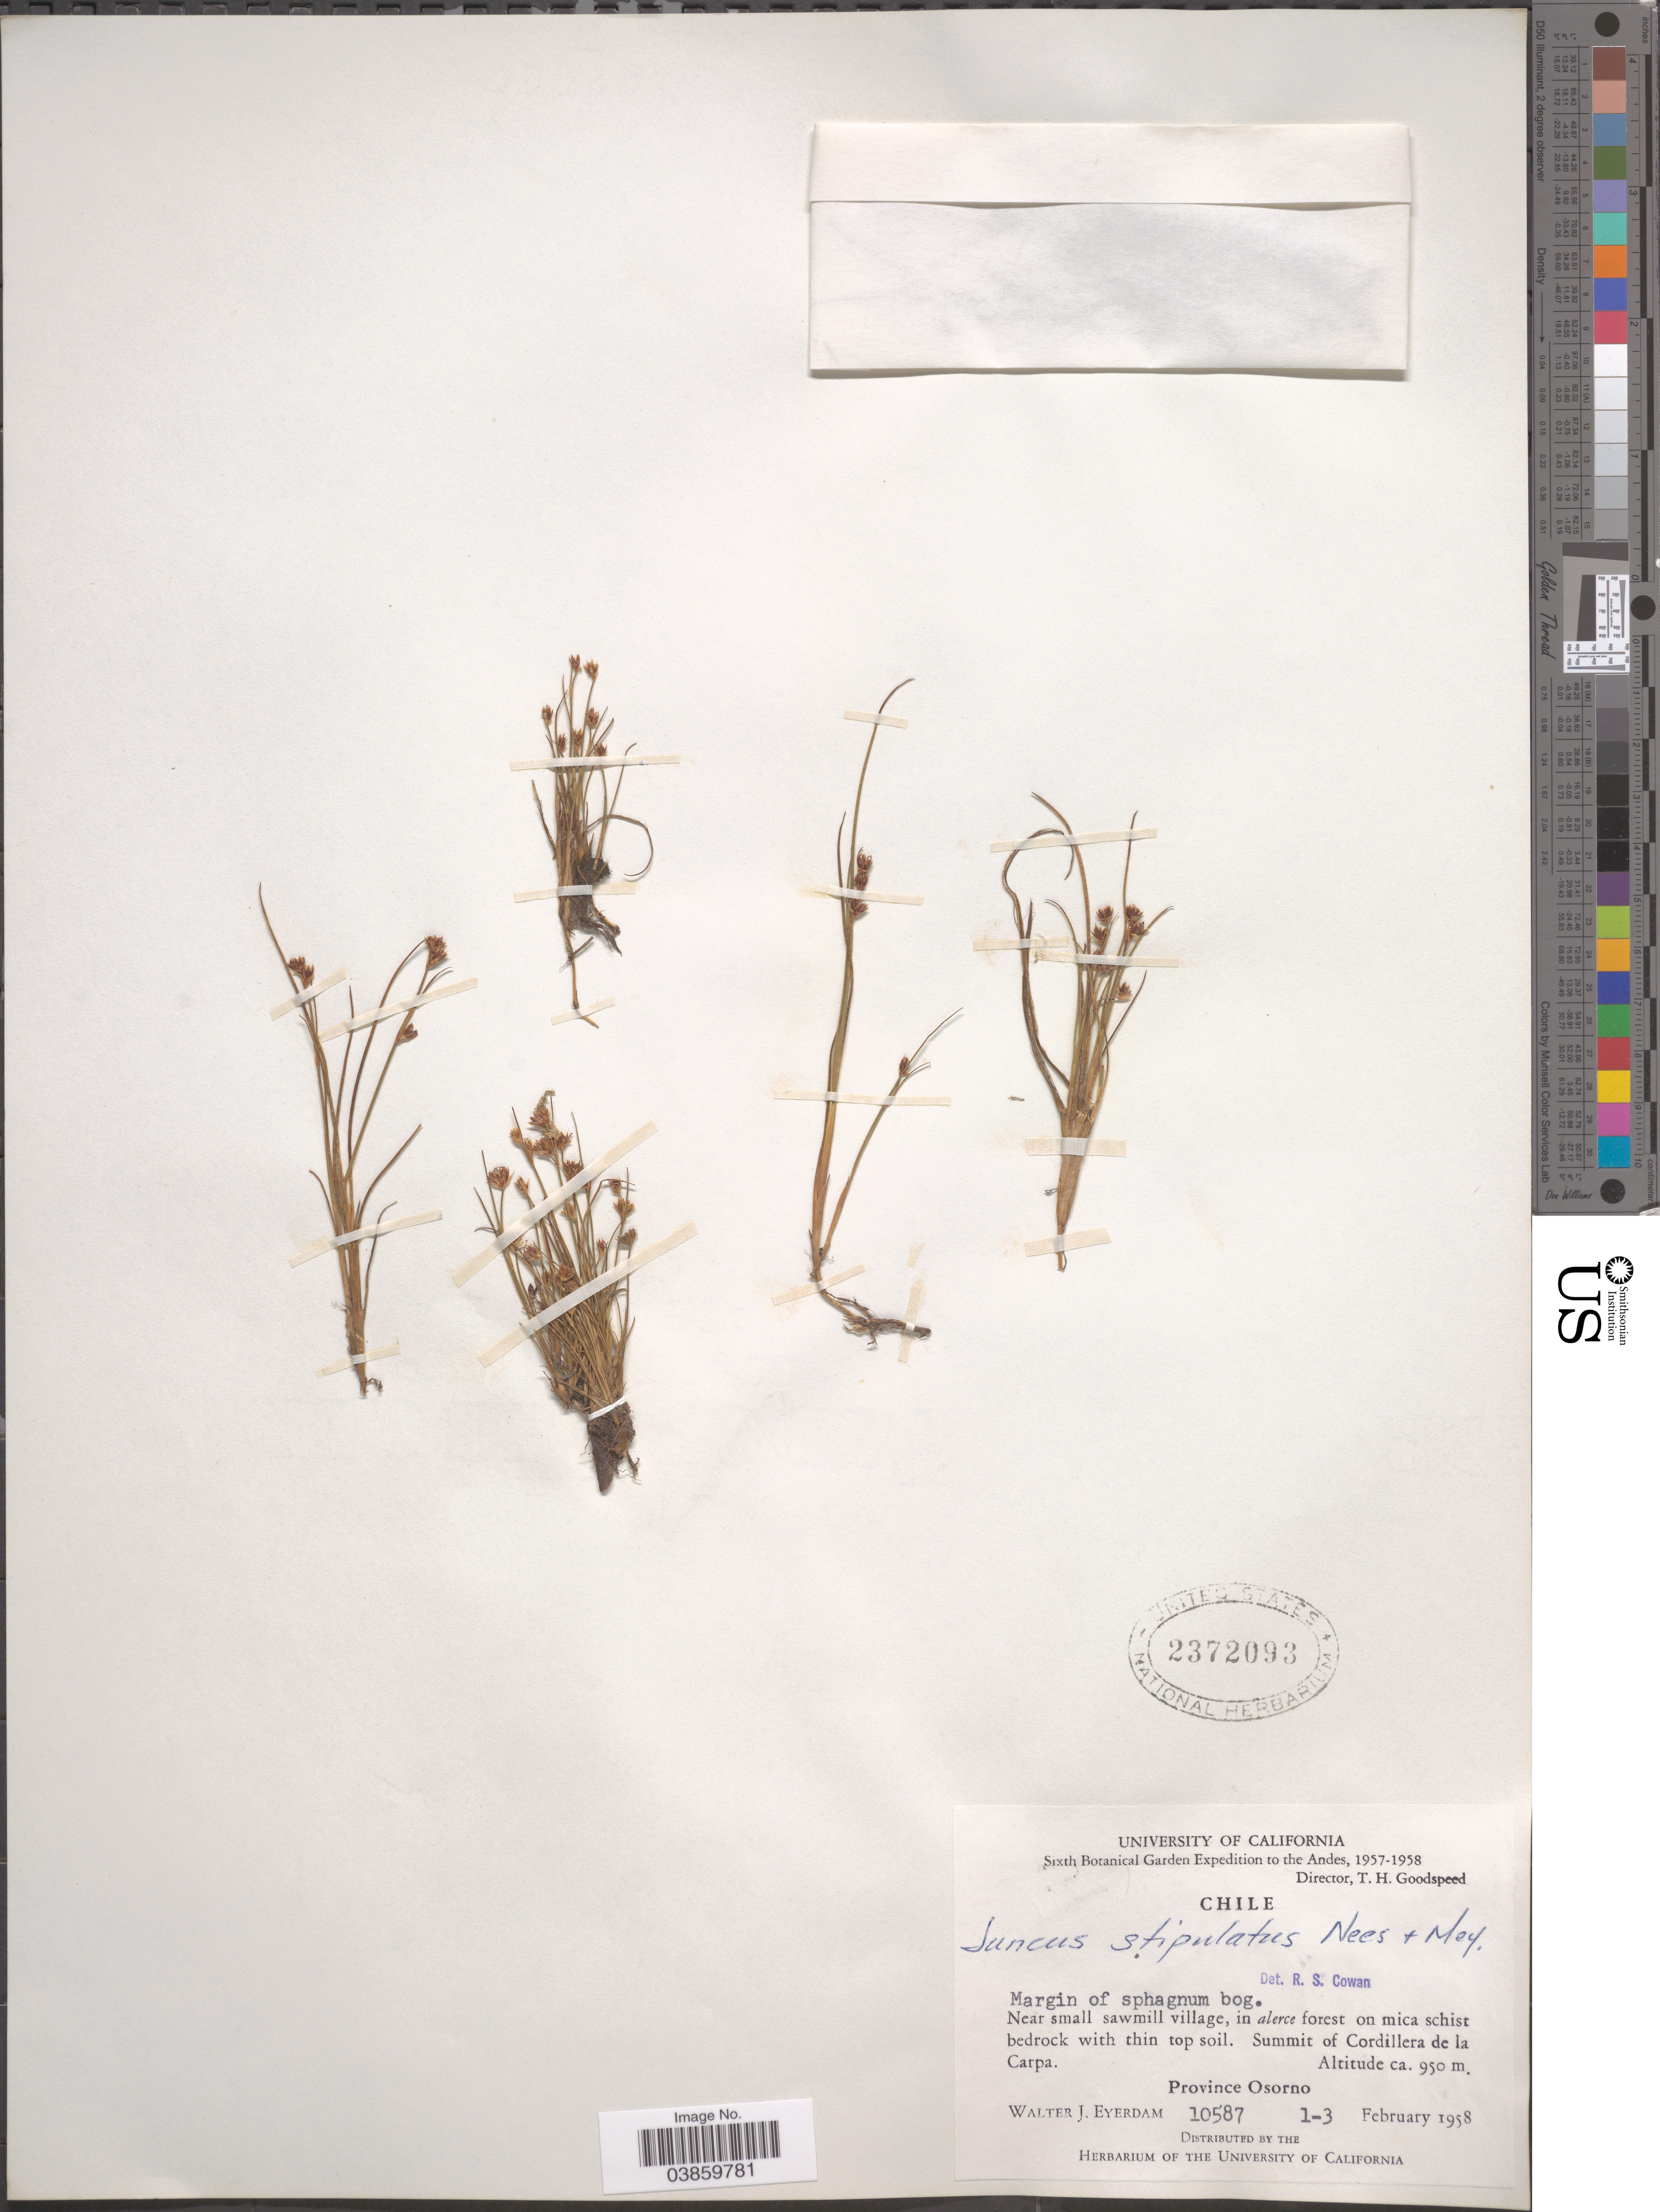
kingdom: Plantae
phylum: Tracheophyta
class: Liliopsida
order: Poales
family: Juncaceae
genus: Juncus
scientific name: Juncus stipulatus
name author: Nees & Meyen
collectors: W. J. Eyerdam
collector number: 10587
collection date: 1958-02-01/1958-02-03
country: Chile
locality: The Andes. Near small sawmill village, in alerce forest on mica schist bedrock with thin top soil. Summit of Cordillera de la Carpa. Province Osorno.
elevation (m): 950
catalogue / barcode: US 2372093